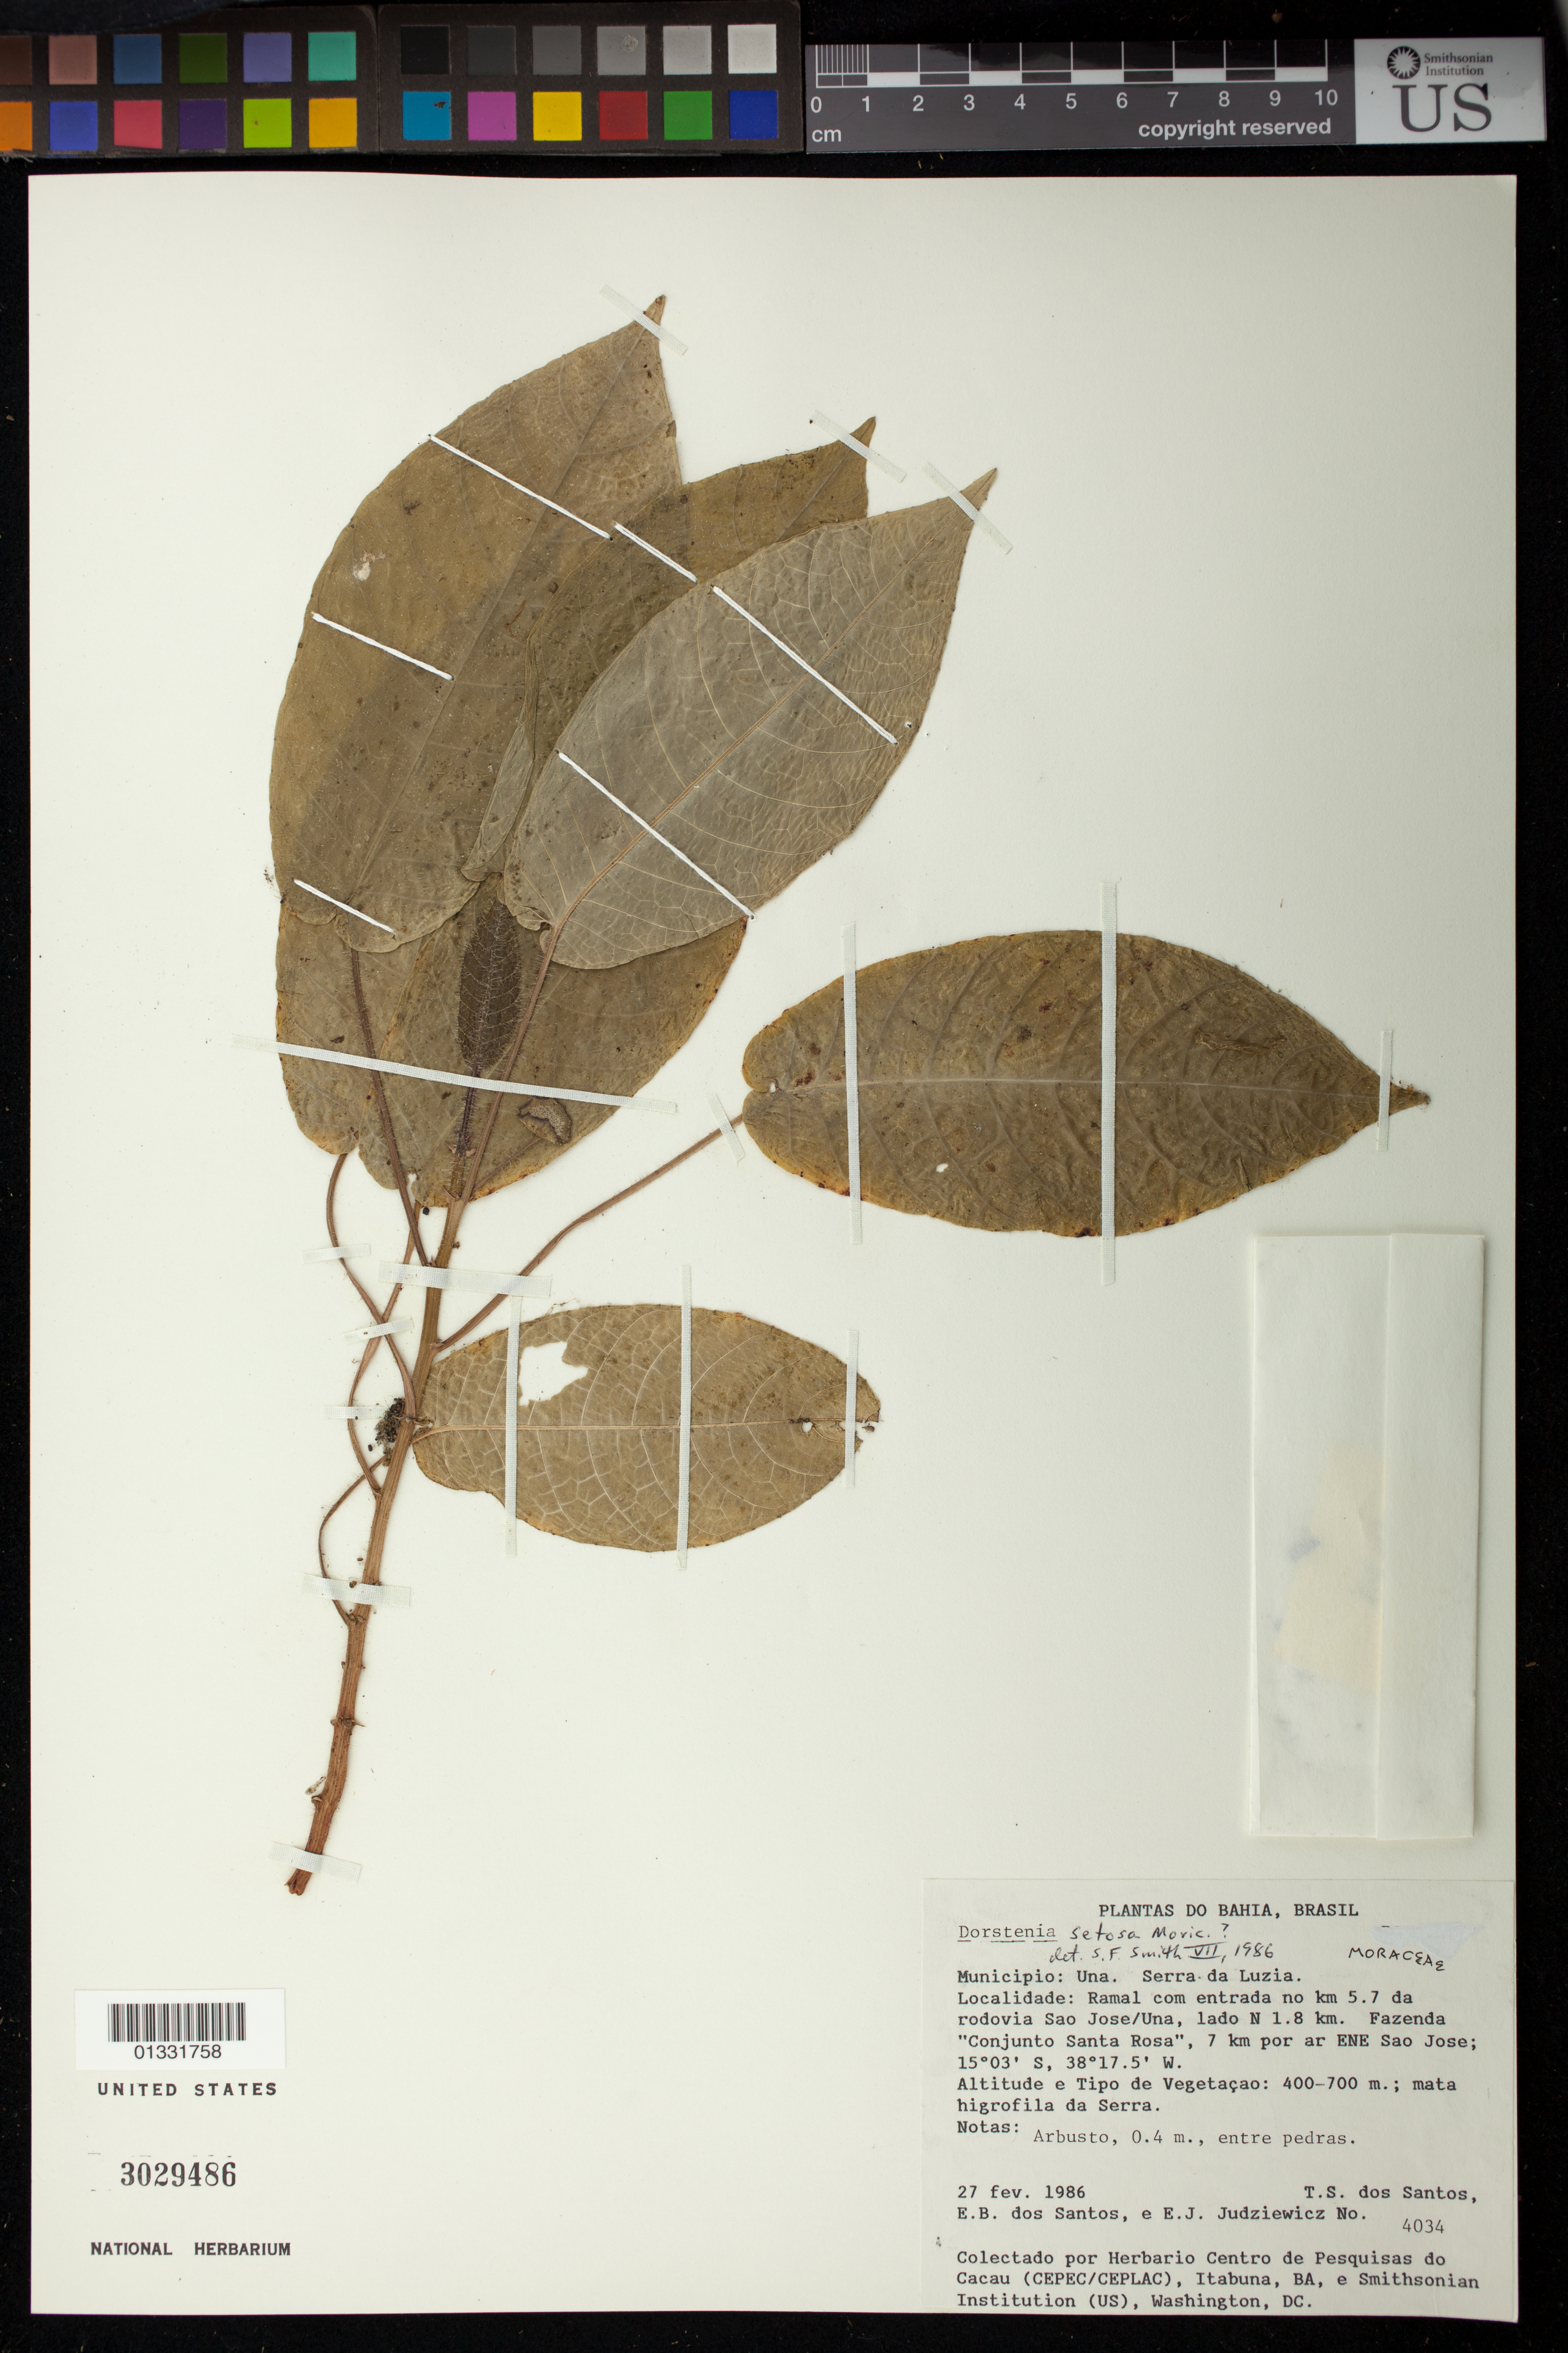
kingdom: Plantae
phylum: Tracheophyta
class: Magnoliopsida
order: Rosales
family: Moraceae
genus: Dorstenia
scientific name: Dorstenia setosa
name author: Moric.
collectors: T. S. Santos, E. B. Santos & E. J. Judziewicz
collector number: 4034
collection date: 1986-02-27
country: Brazil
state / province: Bahia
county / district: Una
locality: Serra da Luzia, ramal com entrada no km 5,7 da rodovia São José/Una, lado N 1,8 km. Fazenda "Conjunto Santa Rosa", 7 km por ar EnE São JOsé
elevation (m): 400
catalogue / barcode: US 3029486